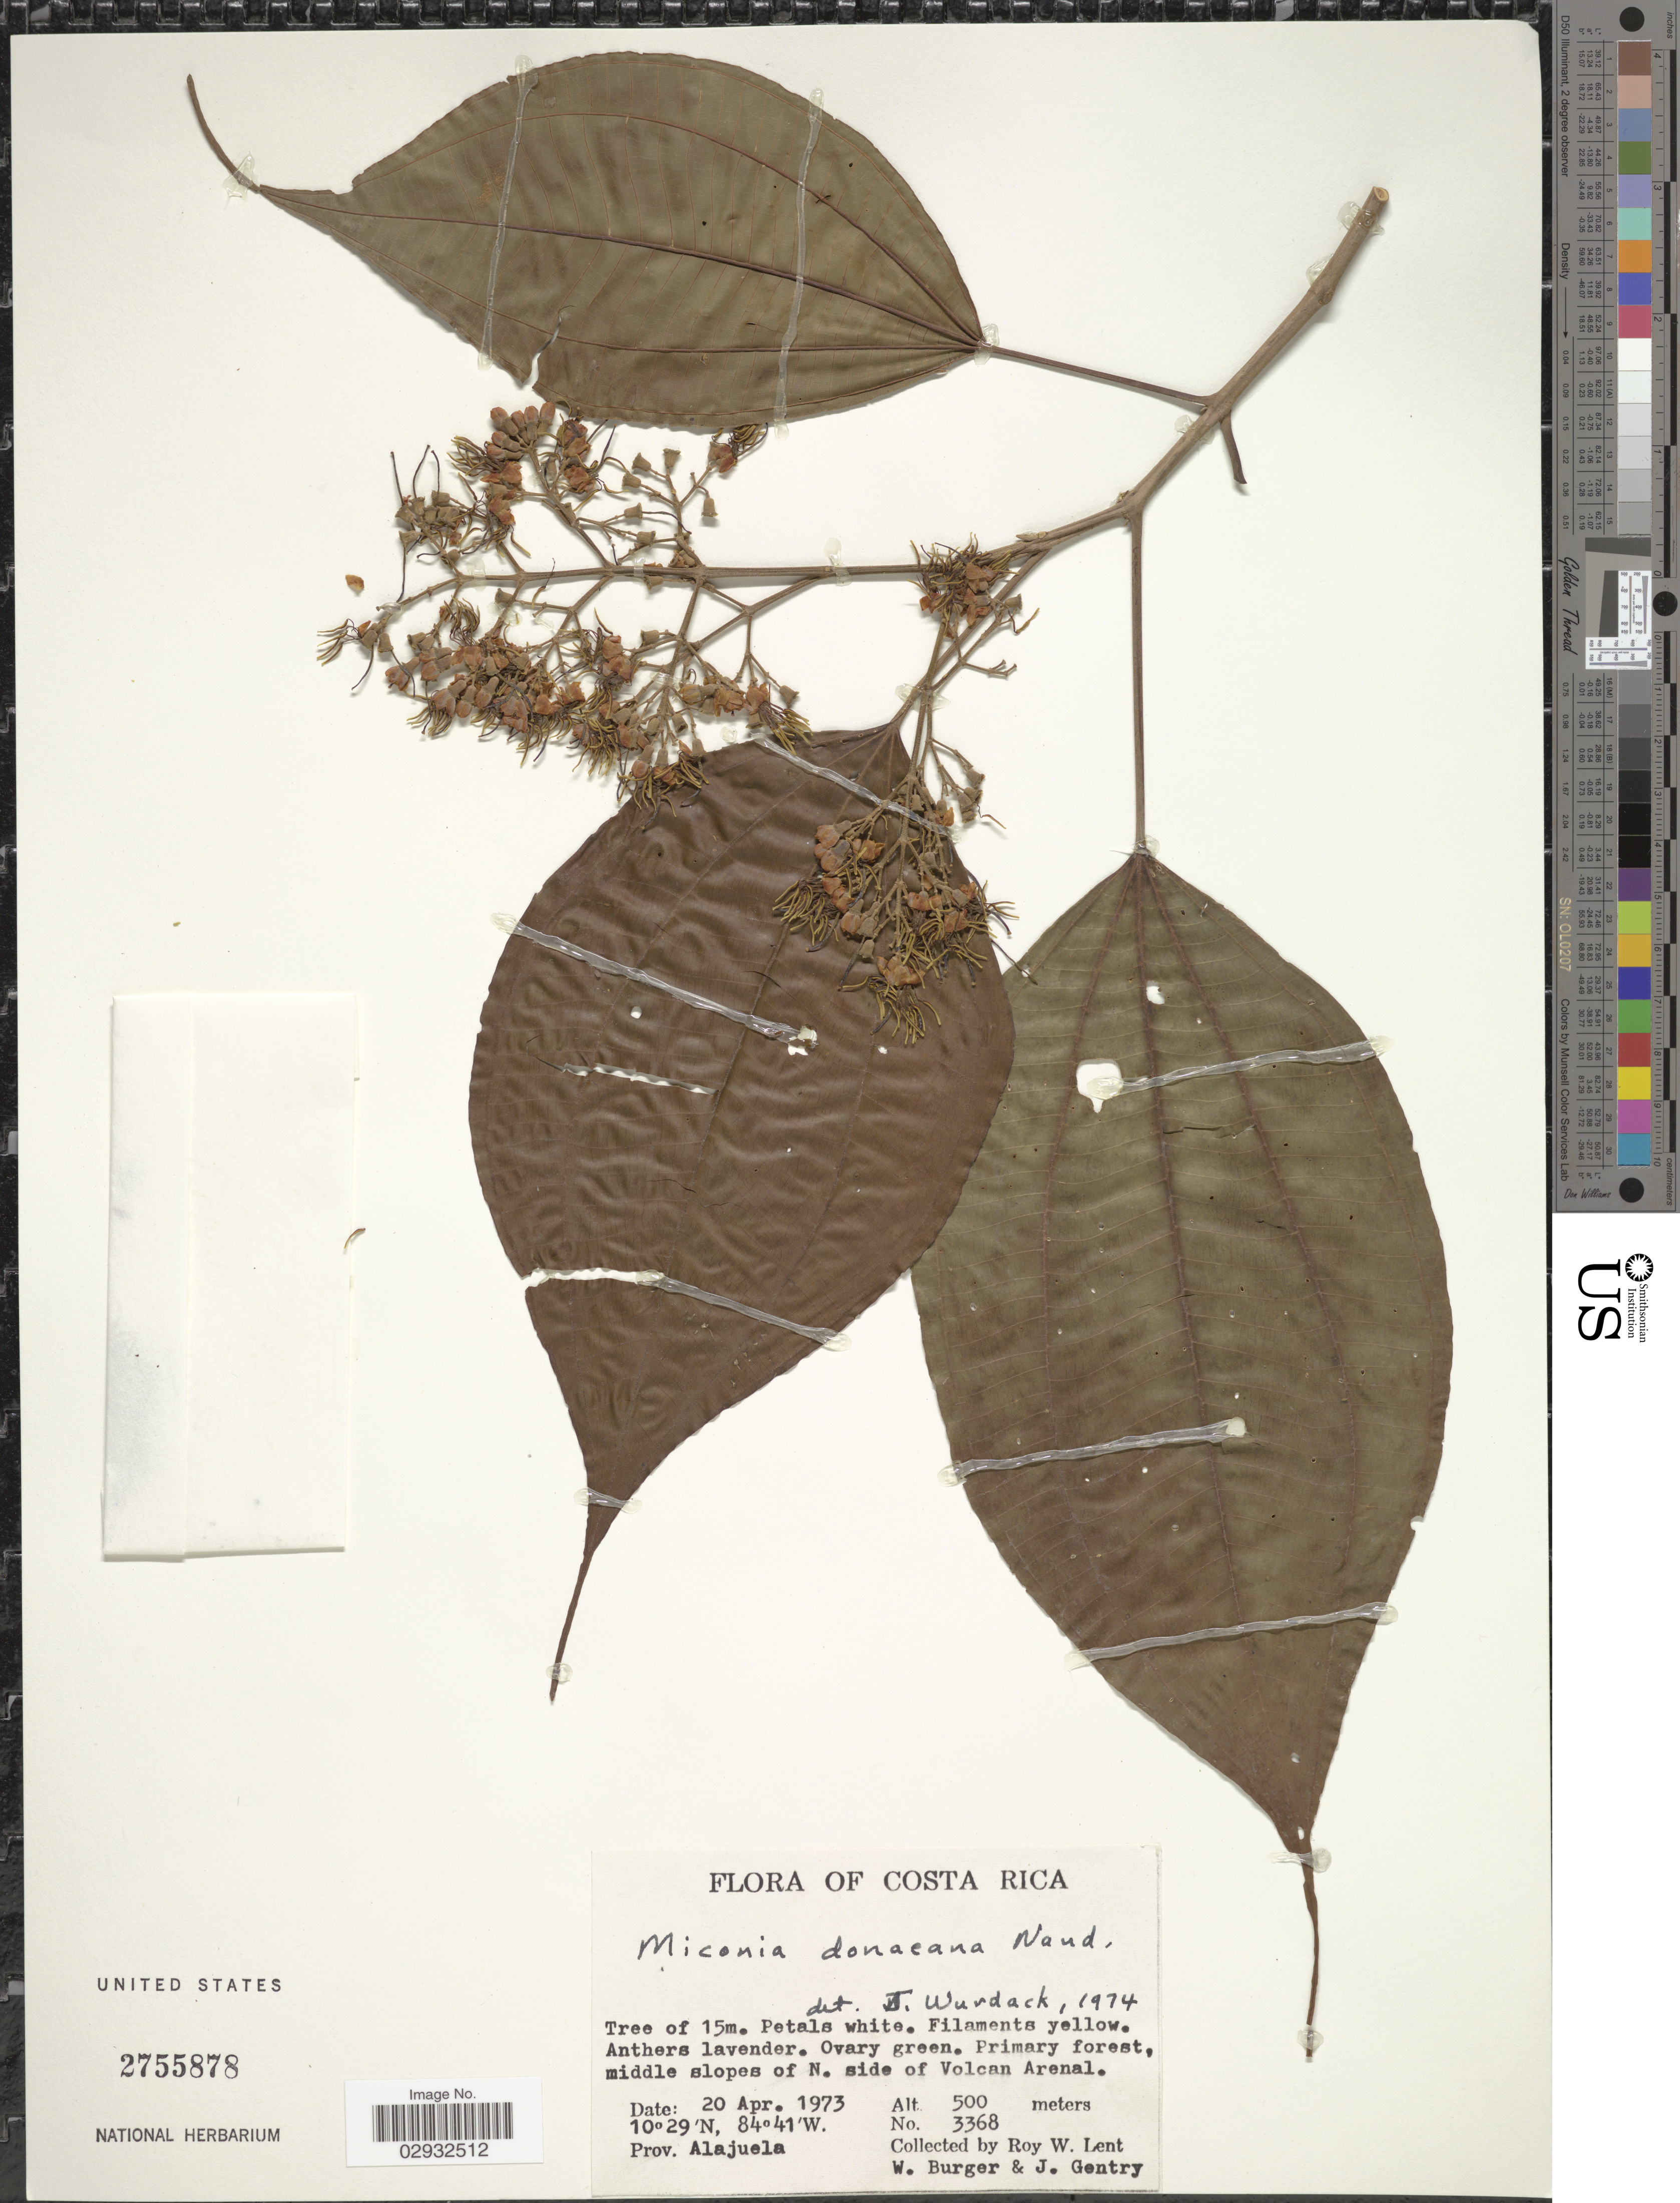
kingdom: Plantae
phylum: Tracheophyta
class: Magnoliopsida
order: Myrtales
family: Melastomataceae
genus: Miconia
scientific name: Miconia donaeana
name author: Naudin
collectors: R. W. Lent, W. Burger & J. Gentry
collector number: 3368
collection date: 1973-04-20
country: Costa Rica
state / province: Alajuela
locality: Middle slopes of N. side of Volcan Arenal.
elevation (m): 500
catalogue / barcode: US 2755878